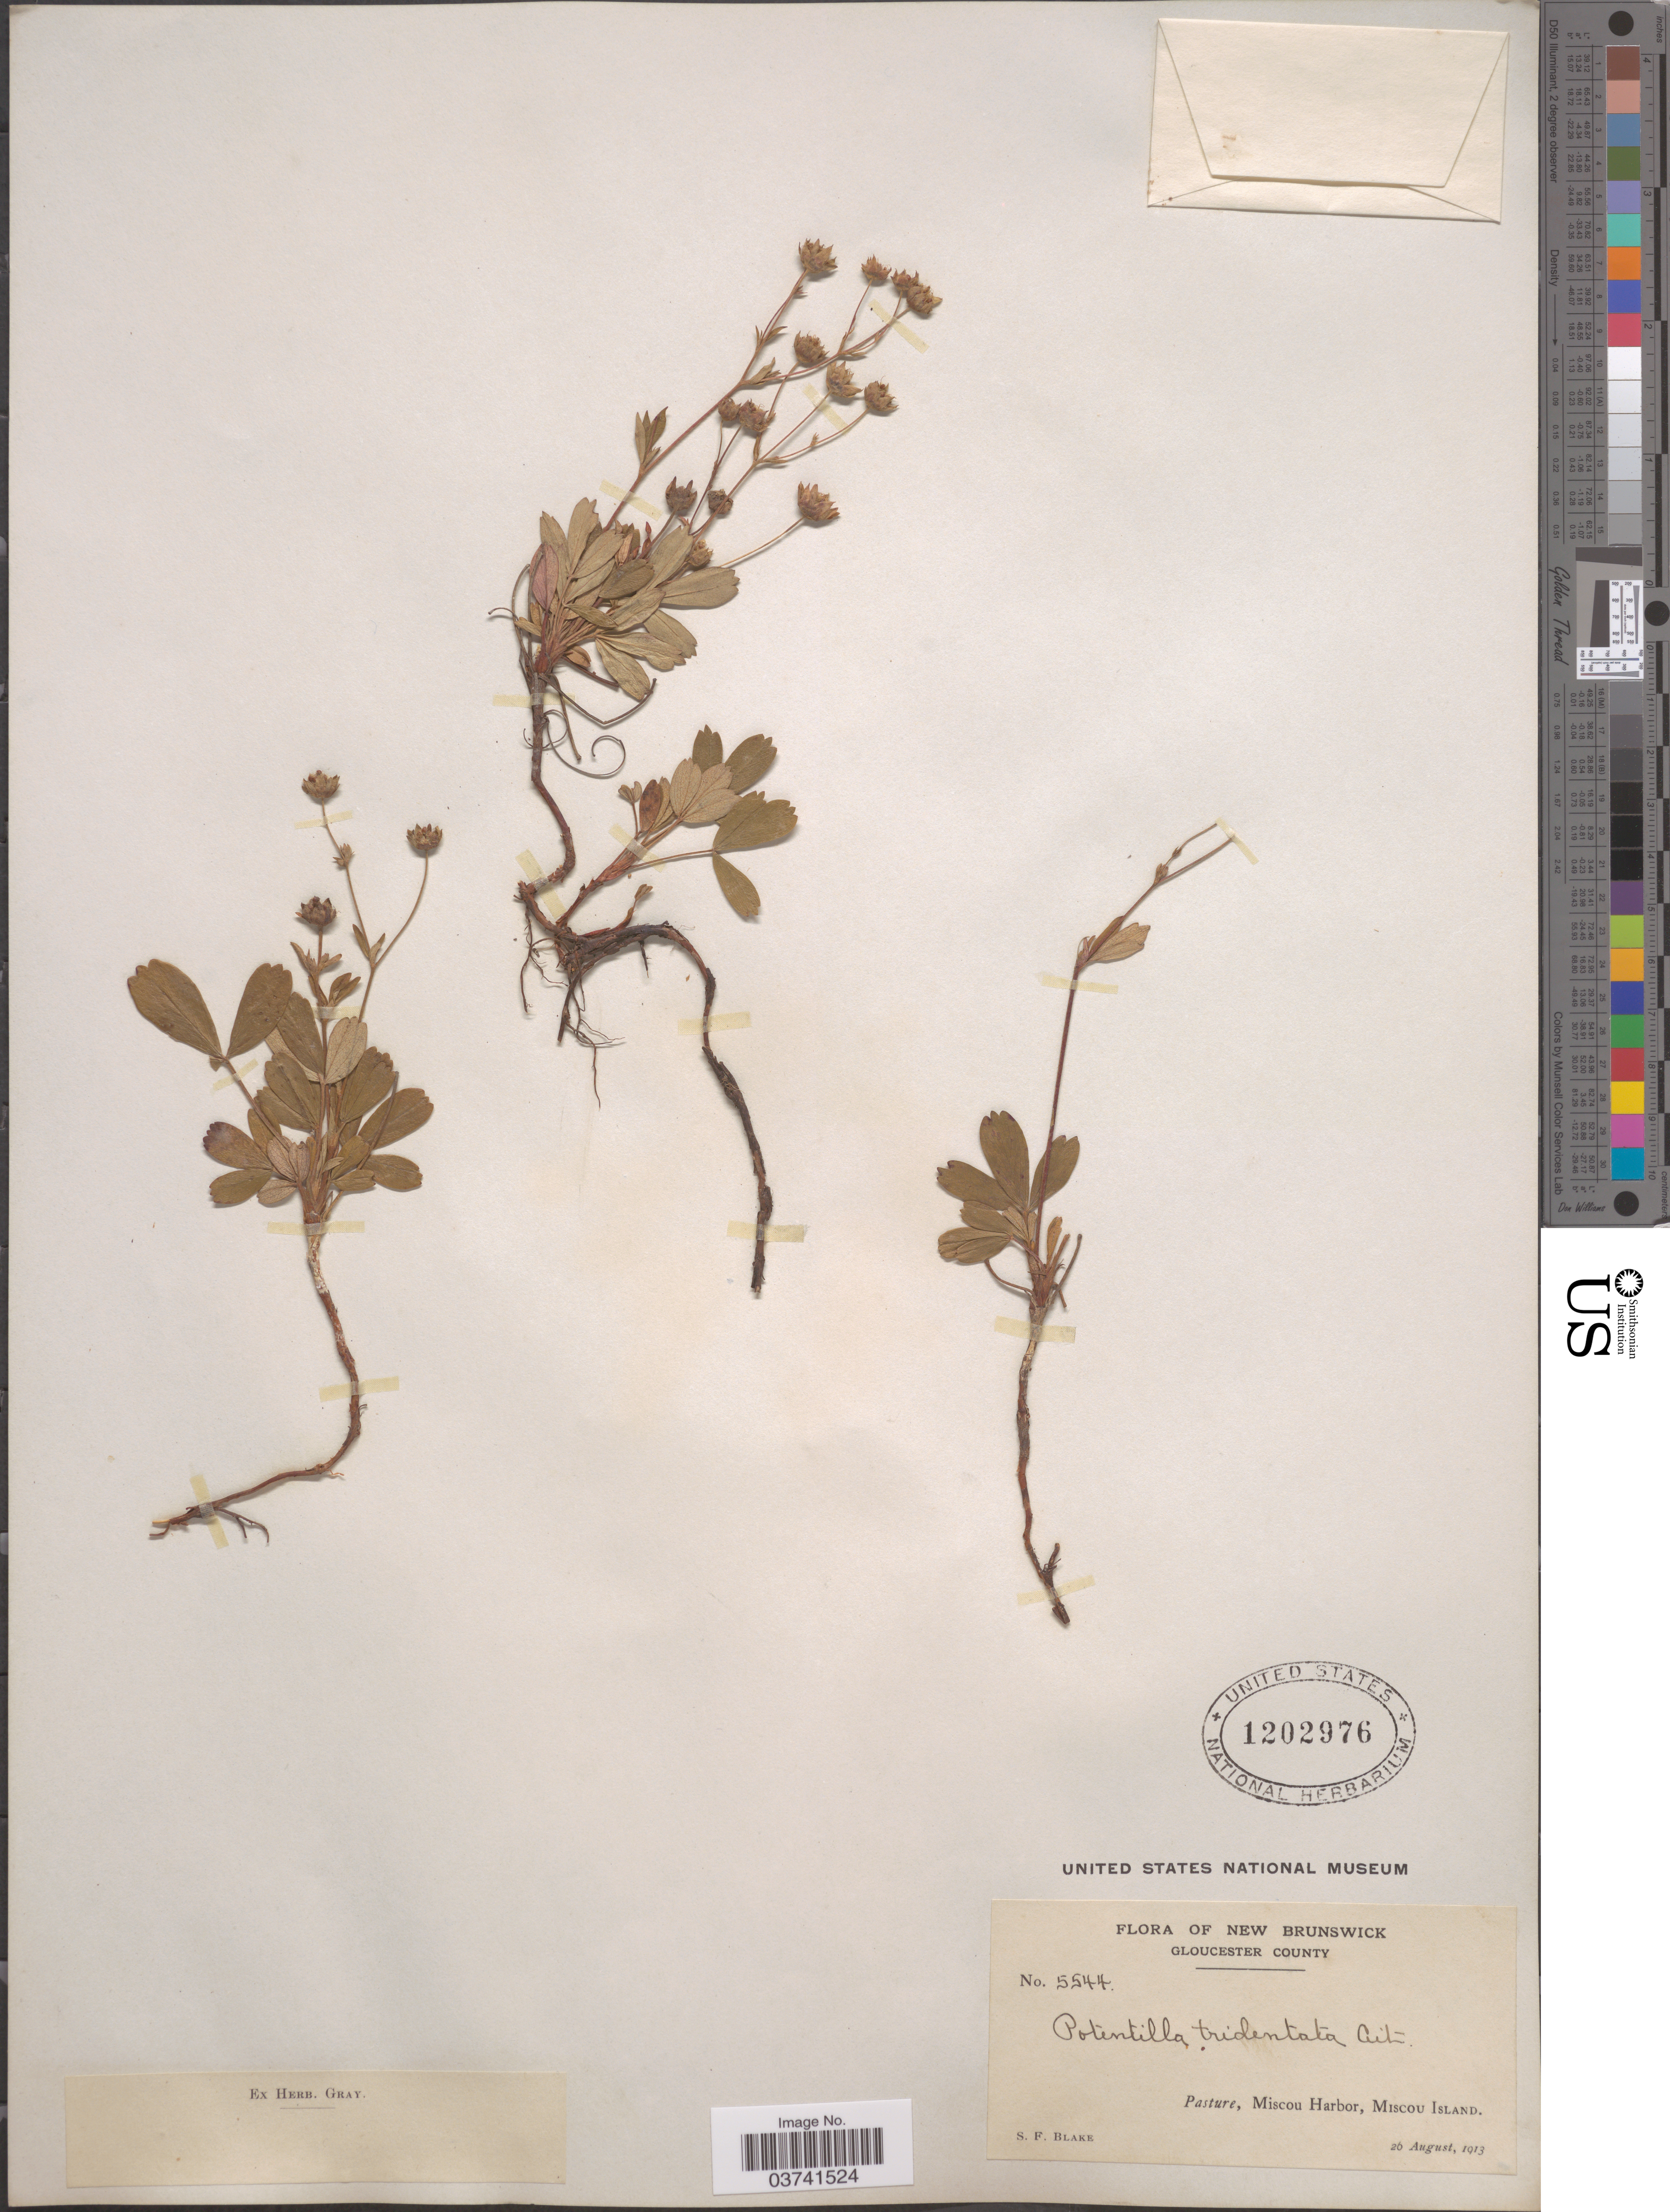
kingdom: Plantae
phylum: Tracheophyta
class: Magnoliopsida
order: Rosales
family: Rosaceae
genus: Potentilla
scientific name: Potentilla tridentata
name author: Aiton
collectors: S. Blake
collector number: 5544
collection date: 1913-08-26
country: Canada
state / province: New Brunswick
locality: Gloucester County. Pasture, Miscou Harbor, Miscou Island.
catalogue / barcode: US 1202976